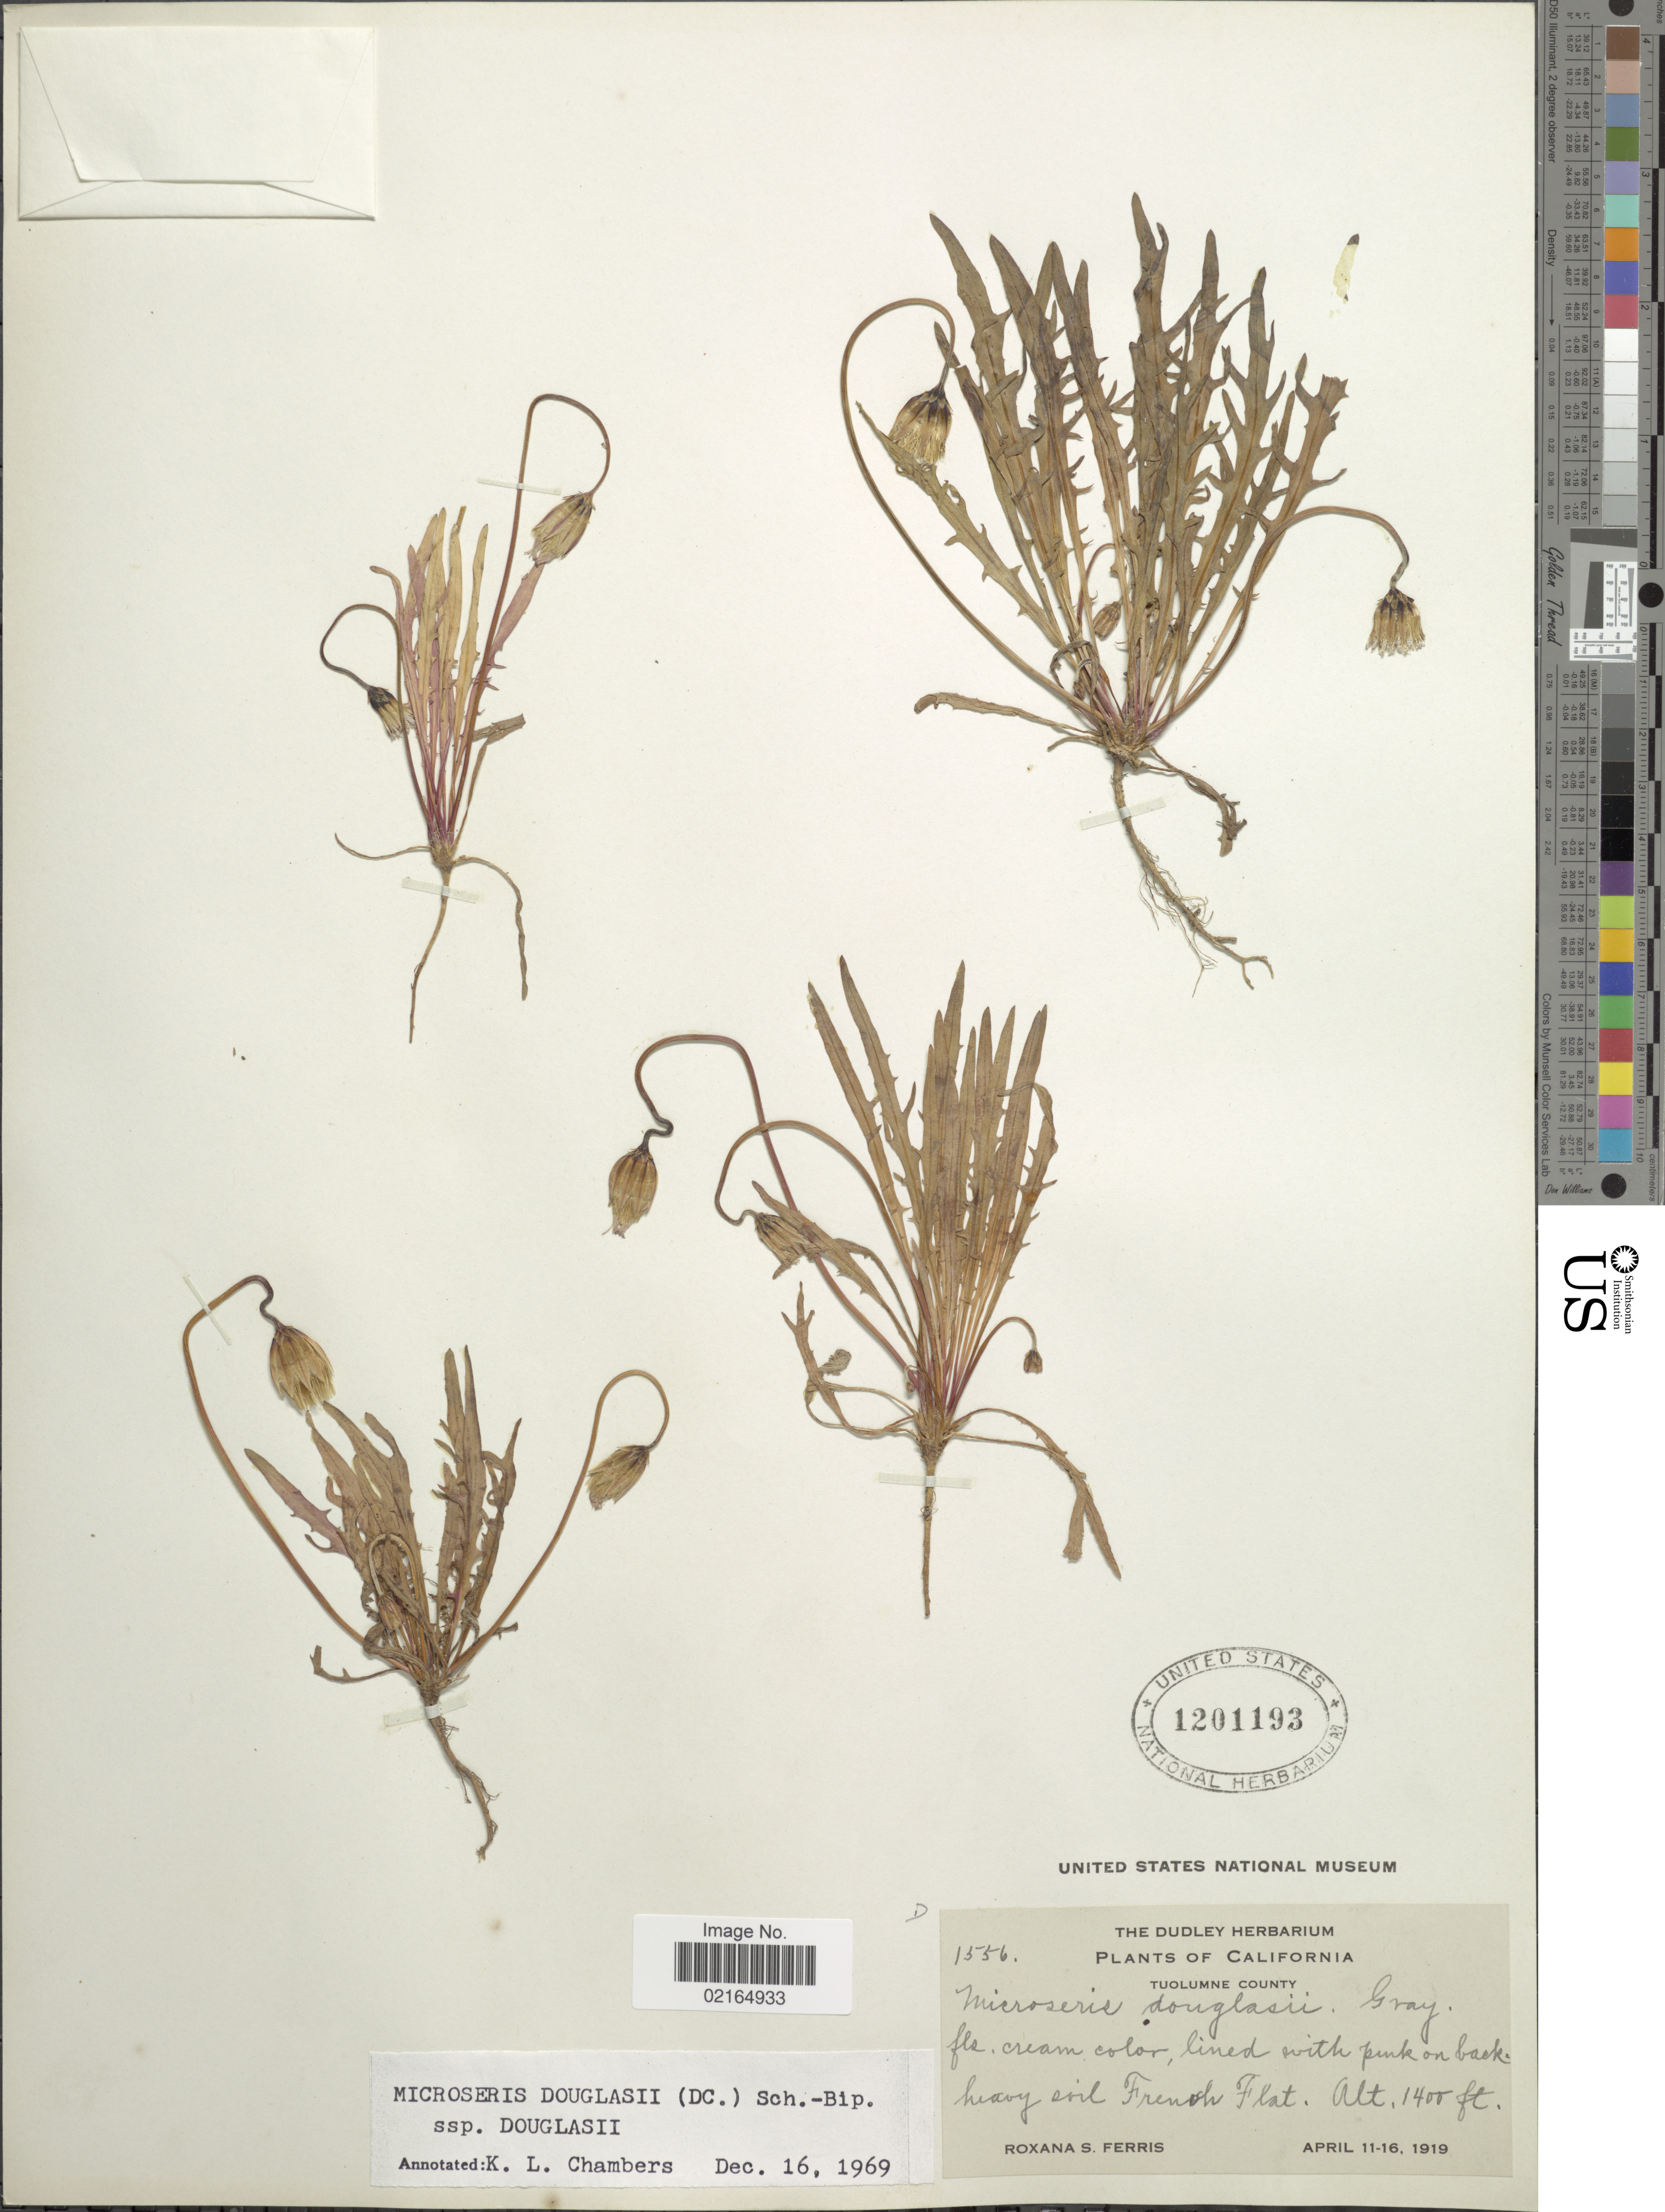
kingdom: Plantae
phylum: Tracheophyta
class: Magnoliopsida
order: Asterales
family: Asteraceae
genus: Microseris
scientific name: Microseris douglasii subsp. douglasii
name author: (DC.) Sch. Bip.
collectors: R. S. Ferris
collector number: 1556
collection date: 1919-04-11/1919-04-16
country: United States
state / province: California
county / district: Tuolumne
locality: Tuolumne County, heavy soil French Flat.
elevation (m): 427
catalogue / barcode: US 1201193